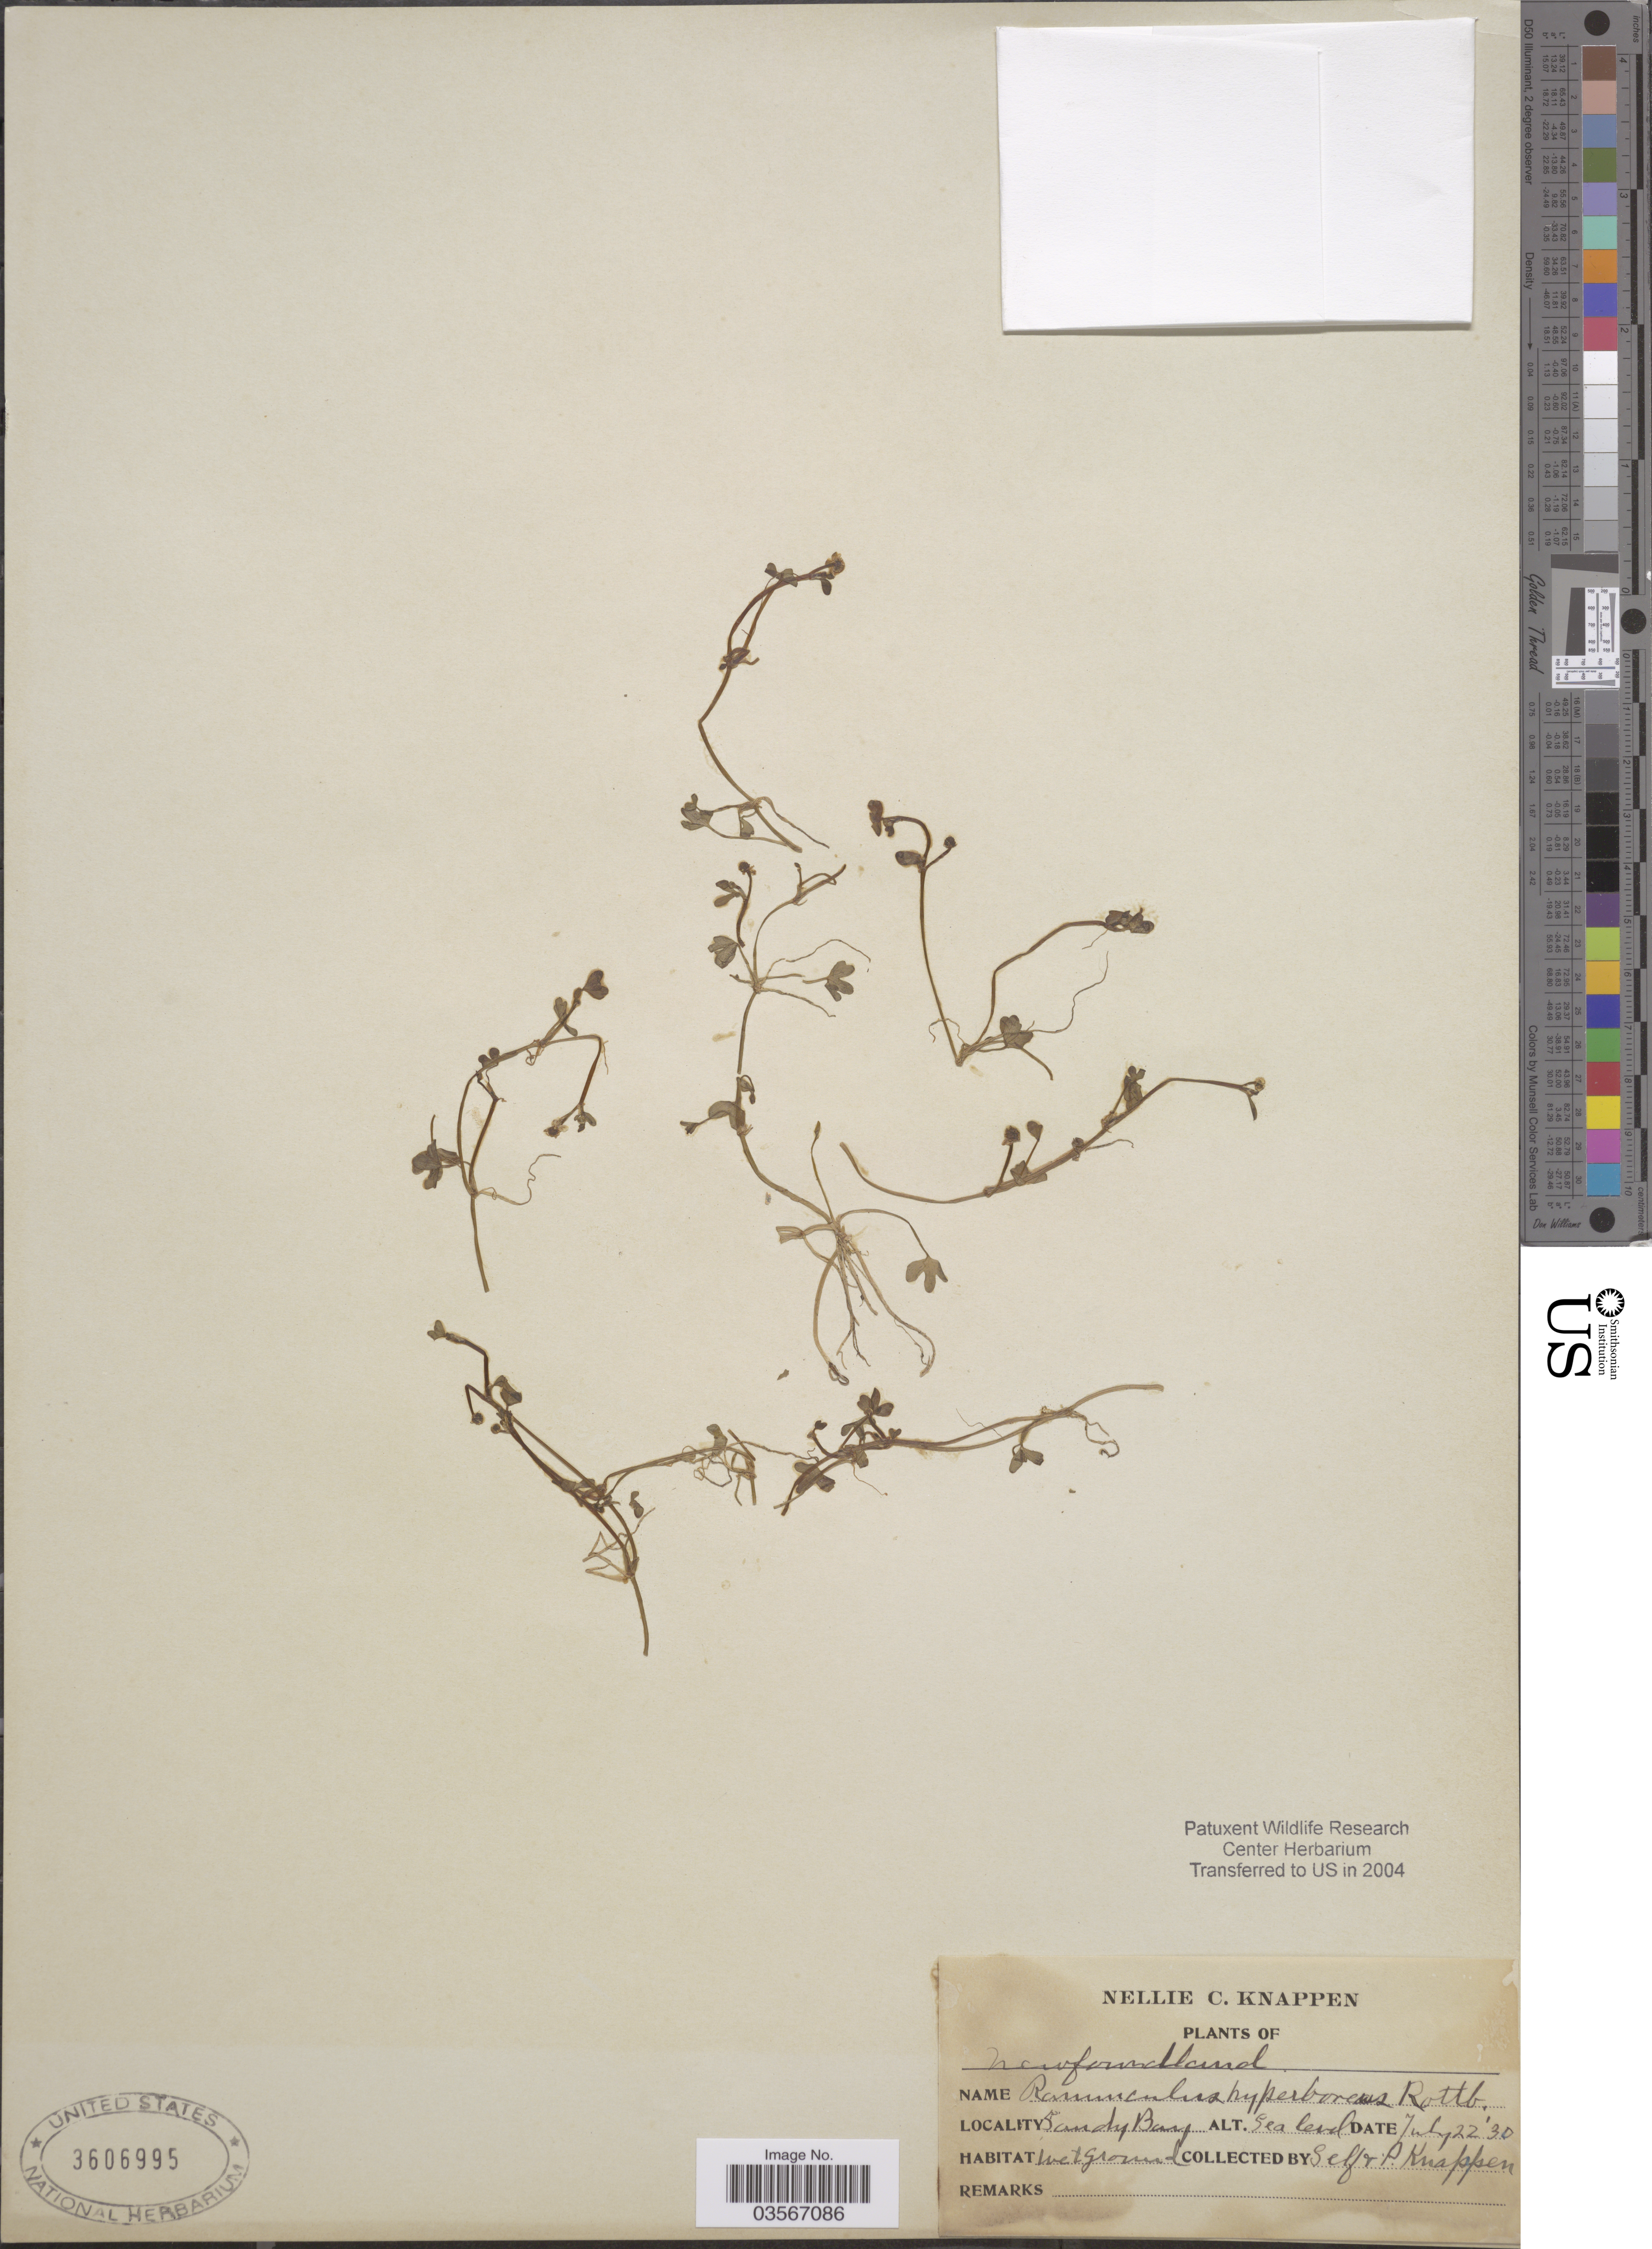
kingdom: Plantae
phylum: Tracheophyta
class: Magnoliopsida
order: Ranunculales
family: Ranunculaceae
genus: Ranunculus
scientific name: Ranunculus hyperboreus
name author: Rottb.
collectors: N. Knappen & P. Knappen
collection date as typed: Transcribed d/m/y: 22/7/30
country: Canada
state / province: Newfoundland and Labrador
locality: Sandy Bay.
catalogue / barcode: US 3606995